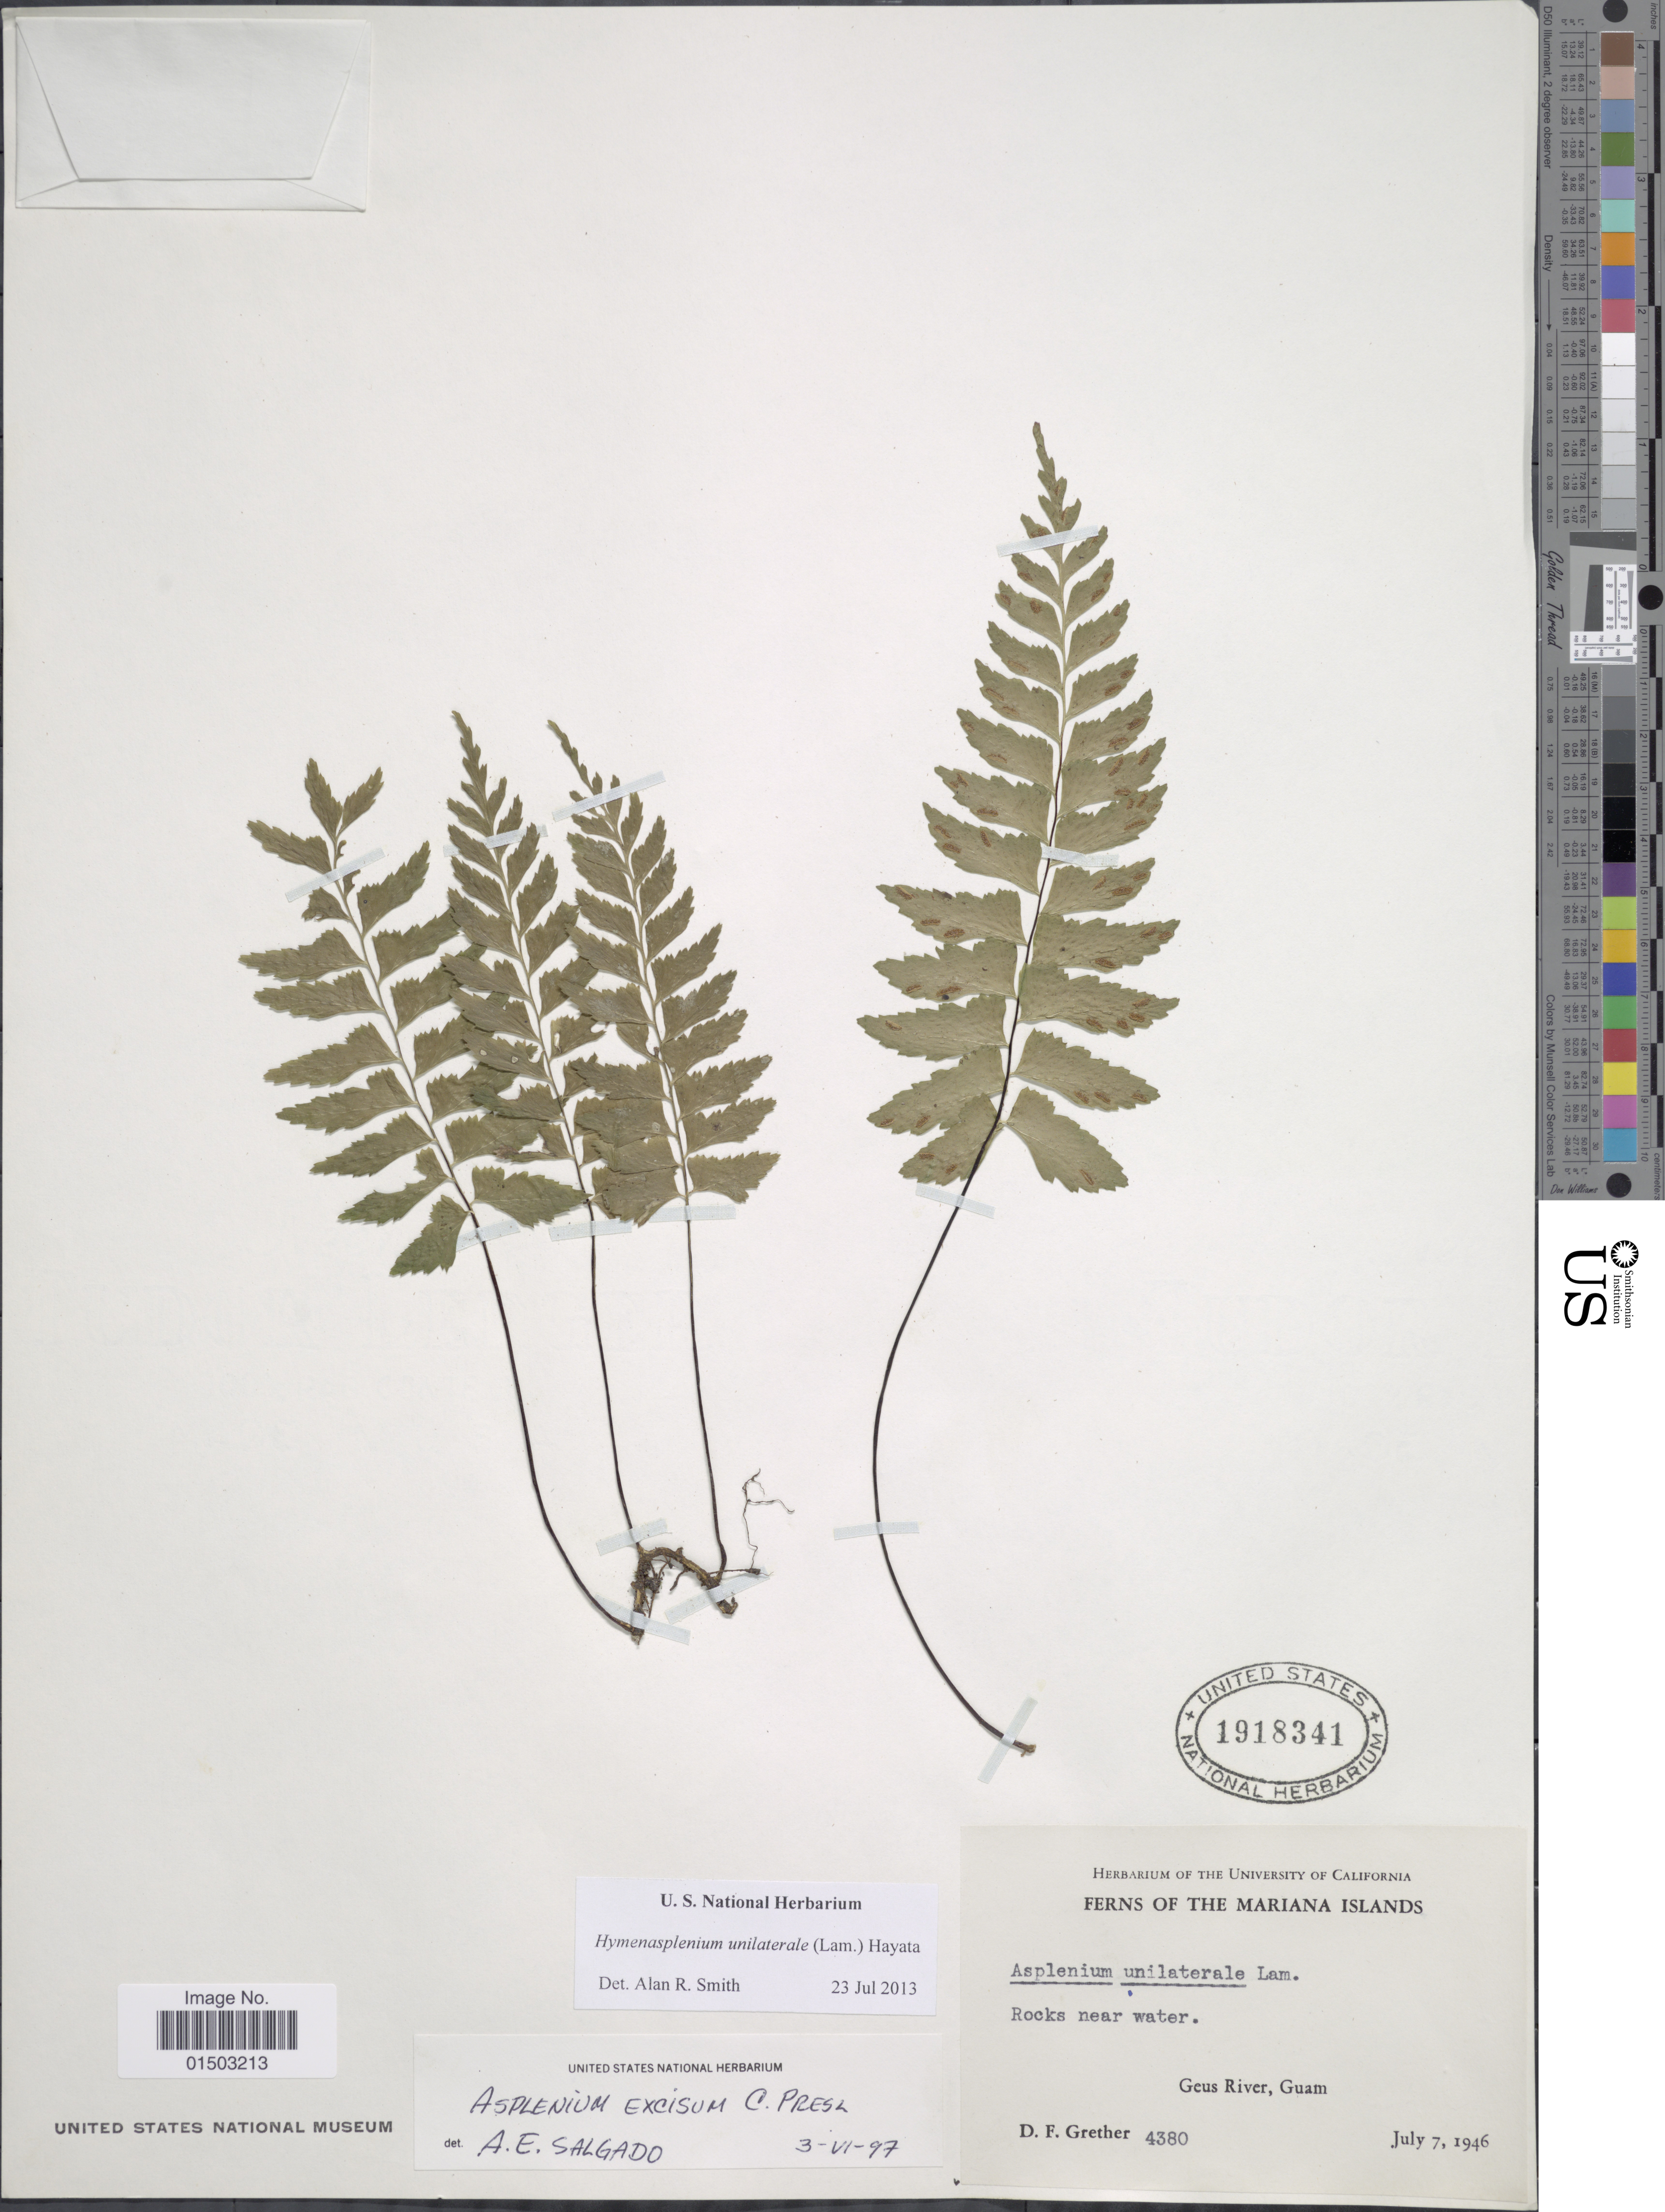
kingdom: Plantae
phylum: Tracheophyta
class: Polypodiopsida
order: Polypodiales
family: Aspleniaceae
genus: Hymenasplenium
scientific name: Hymenasplenium unilaterale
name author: (Lam.) Hayata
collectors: D. F. Grether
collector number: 4380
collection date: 1946-07-07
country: Guam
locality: Mariana Islands. Geus River, Guam.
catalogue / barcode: US 1918341